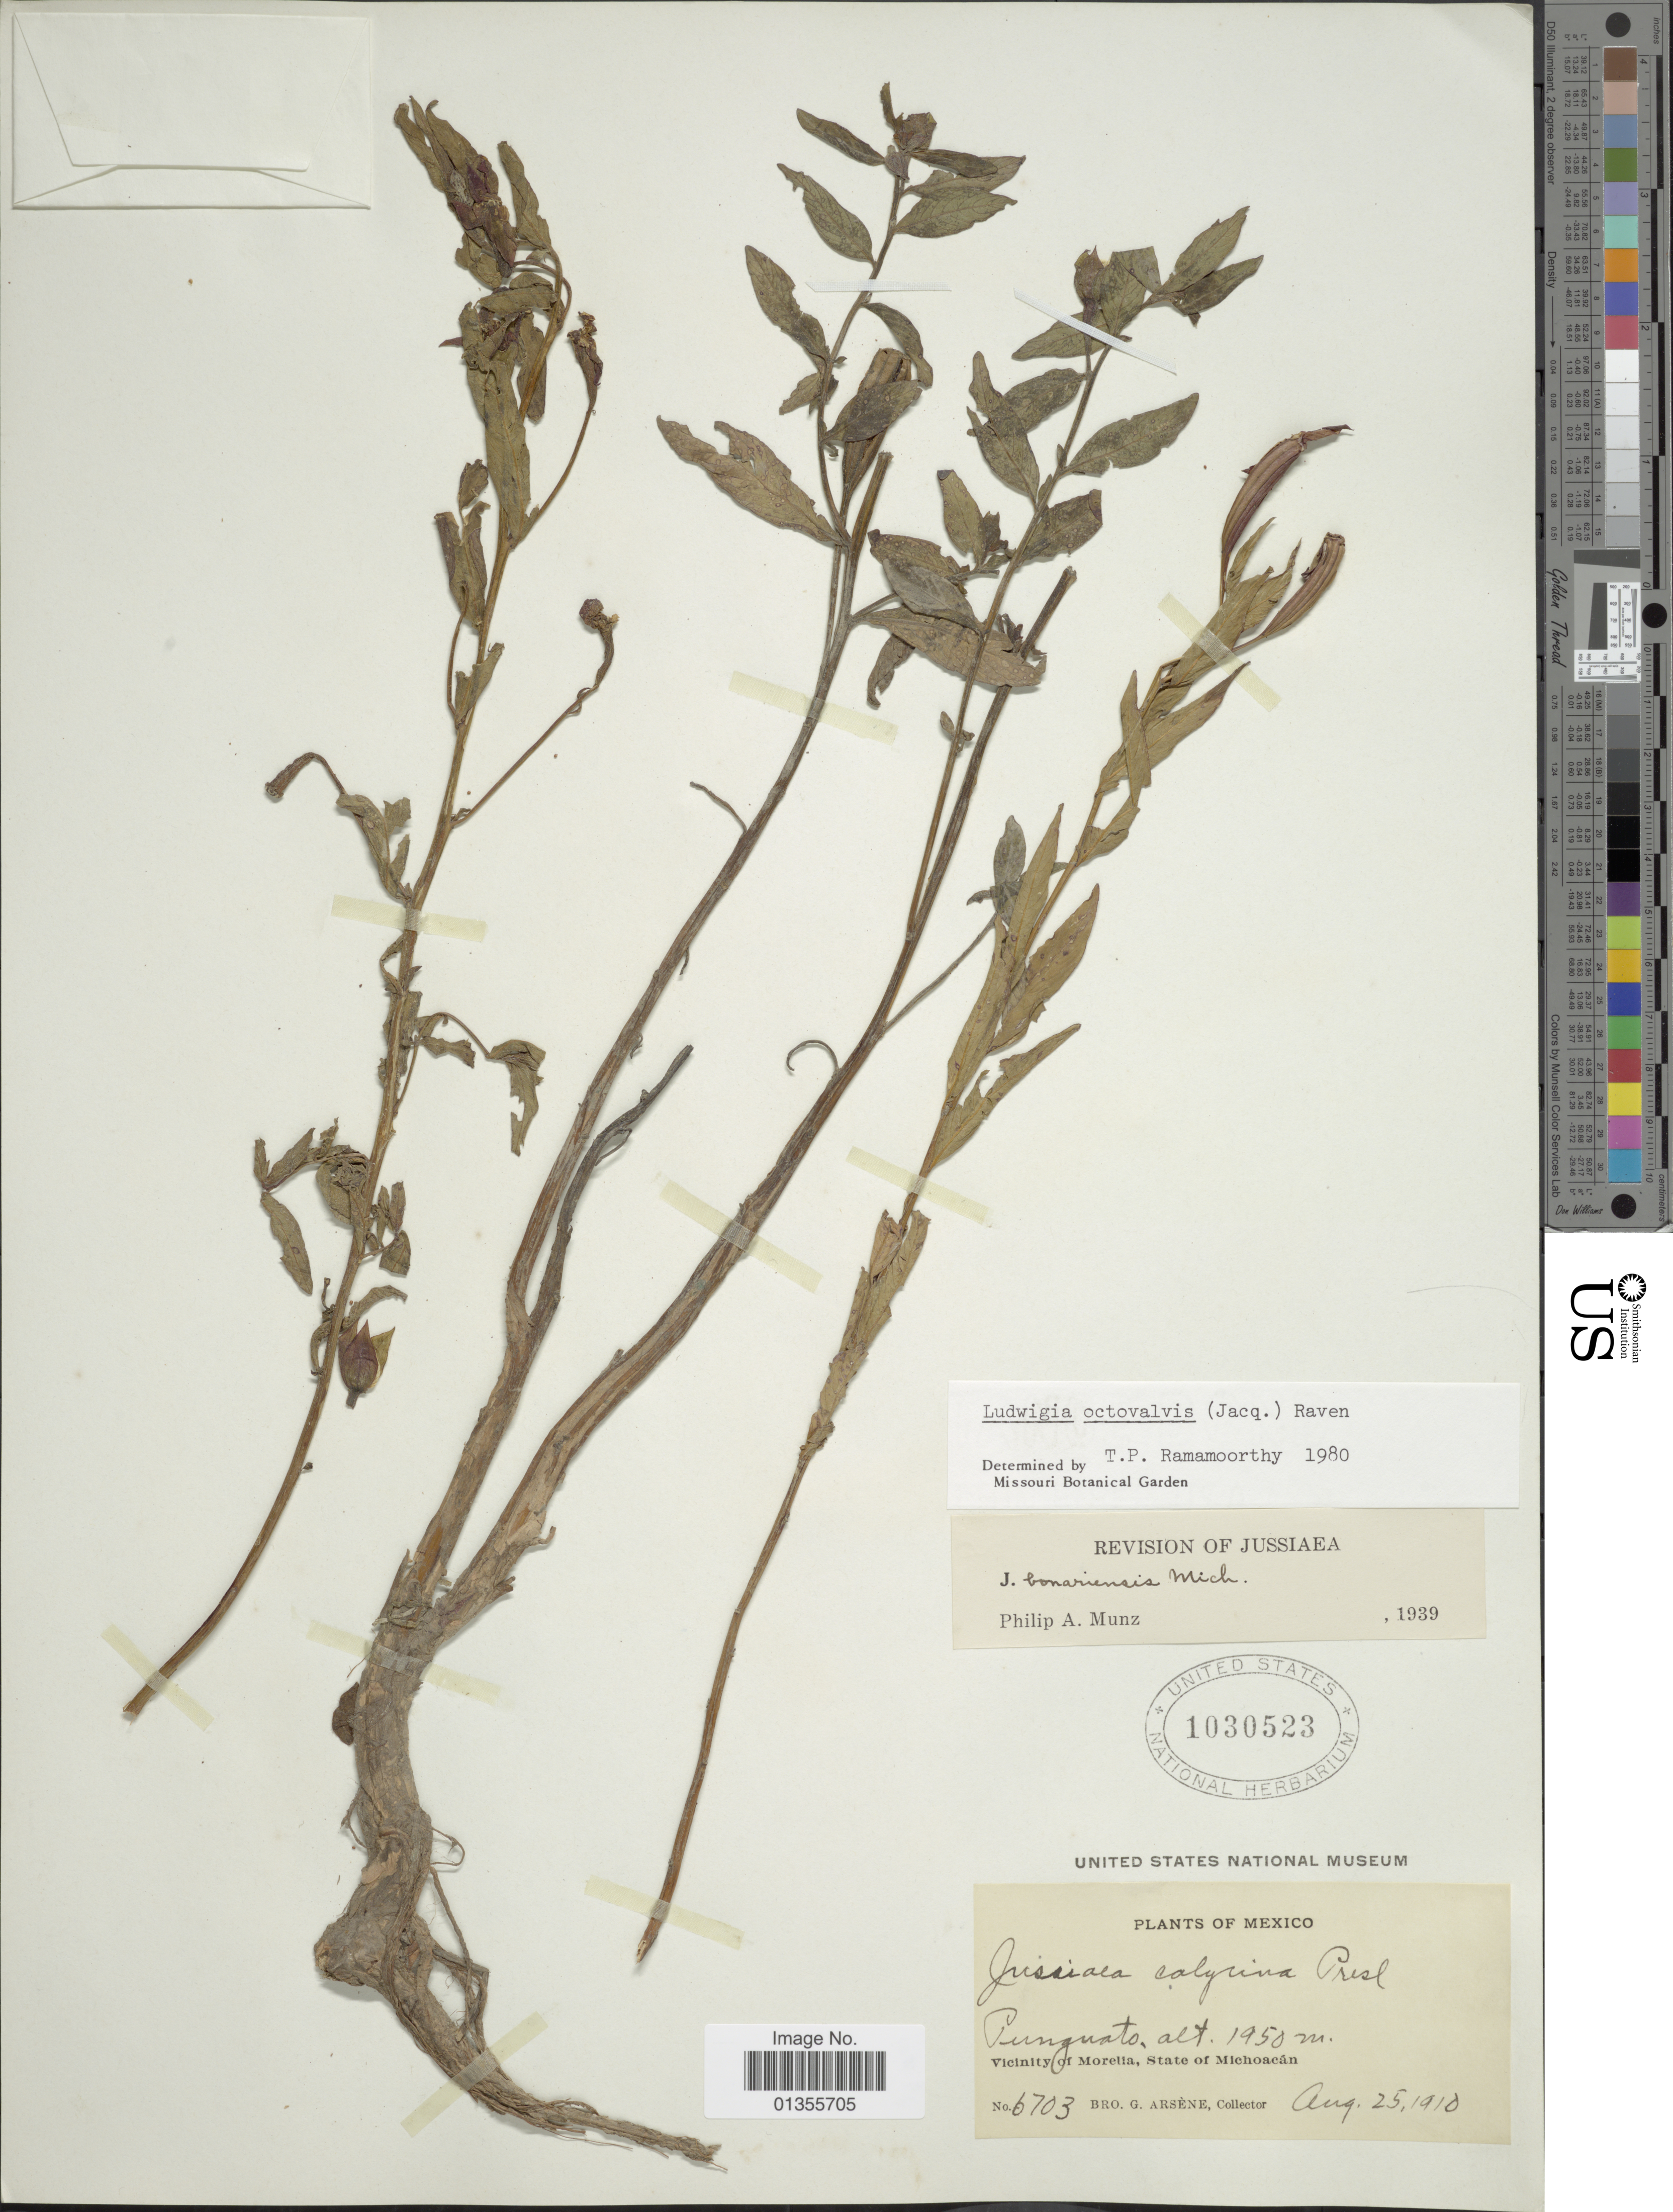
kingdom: Plantae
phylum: Tracheophyta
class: Magnoliopsida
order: Myrtales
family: Onagraceae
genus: Ludwigia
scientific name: Ludwigia octovalvis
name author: (Jacq.) P.H. Raven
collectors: Bro. G. Arsène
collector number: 6703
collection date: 1910-08-25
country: Mexico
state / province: Michoacán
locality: Punguato. Vicinity of Morelia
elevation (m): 1950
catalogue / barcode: US 1030523